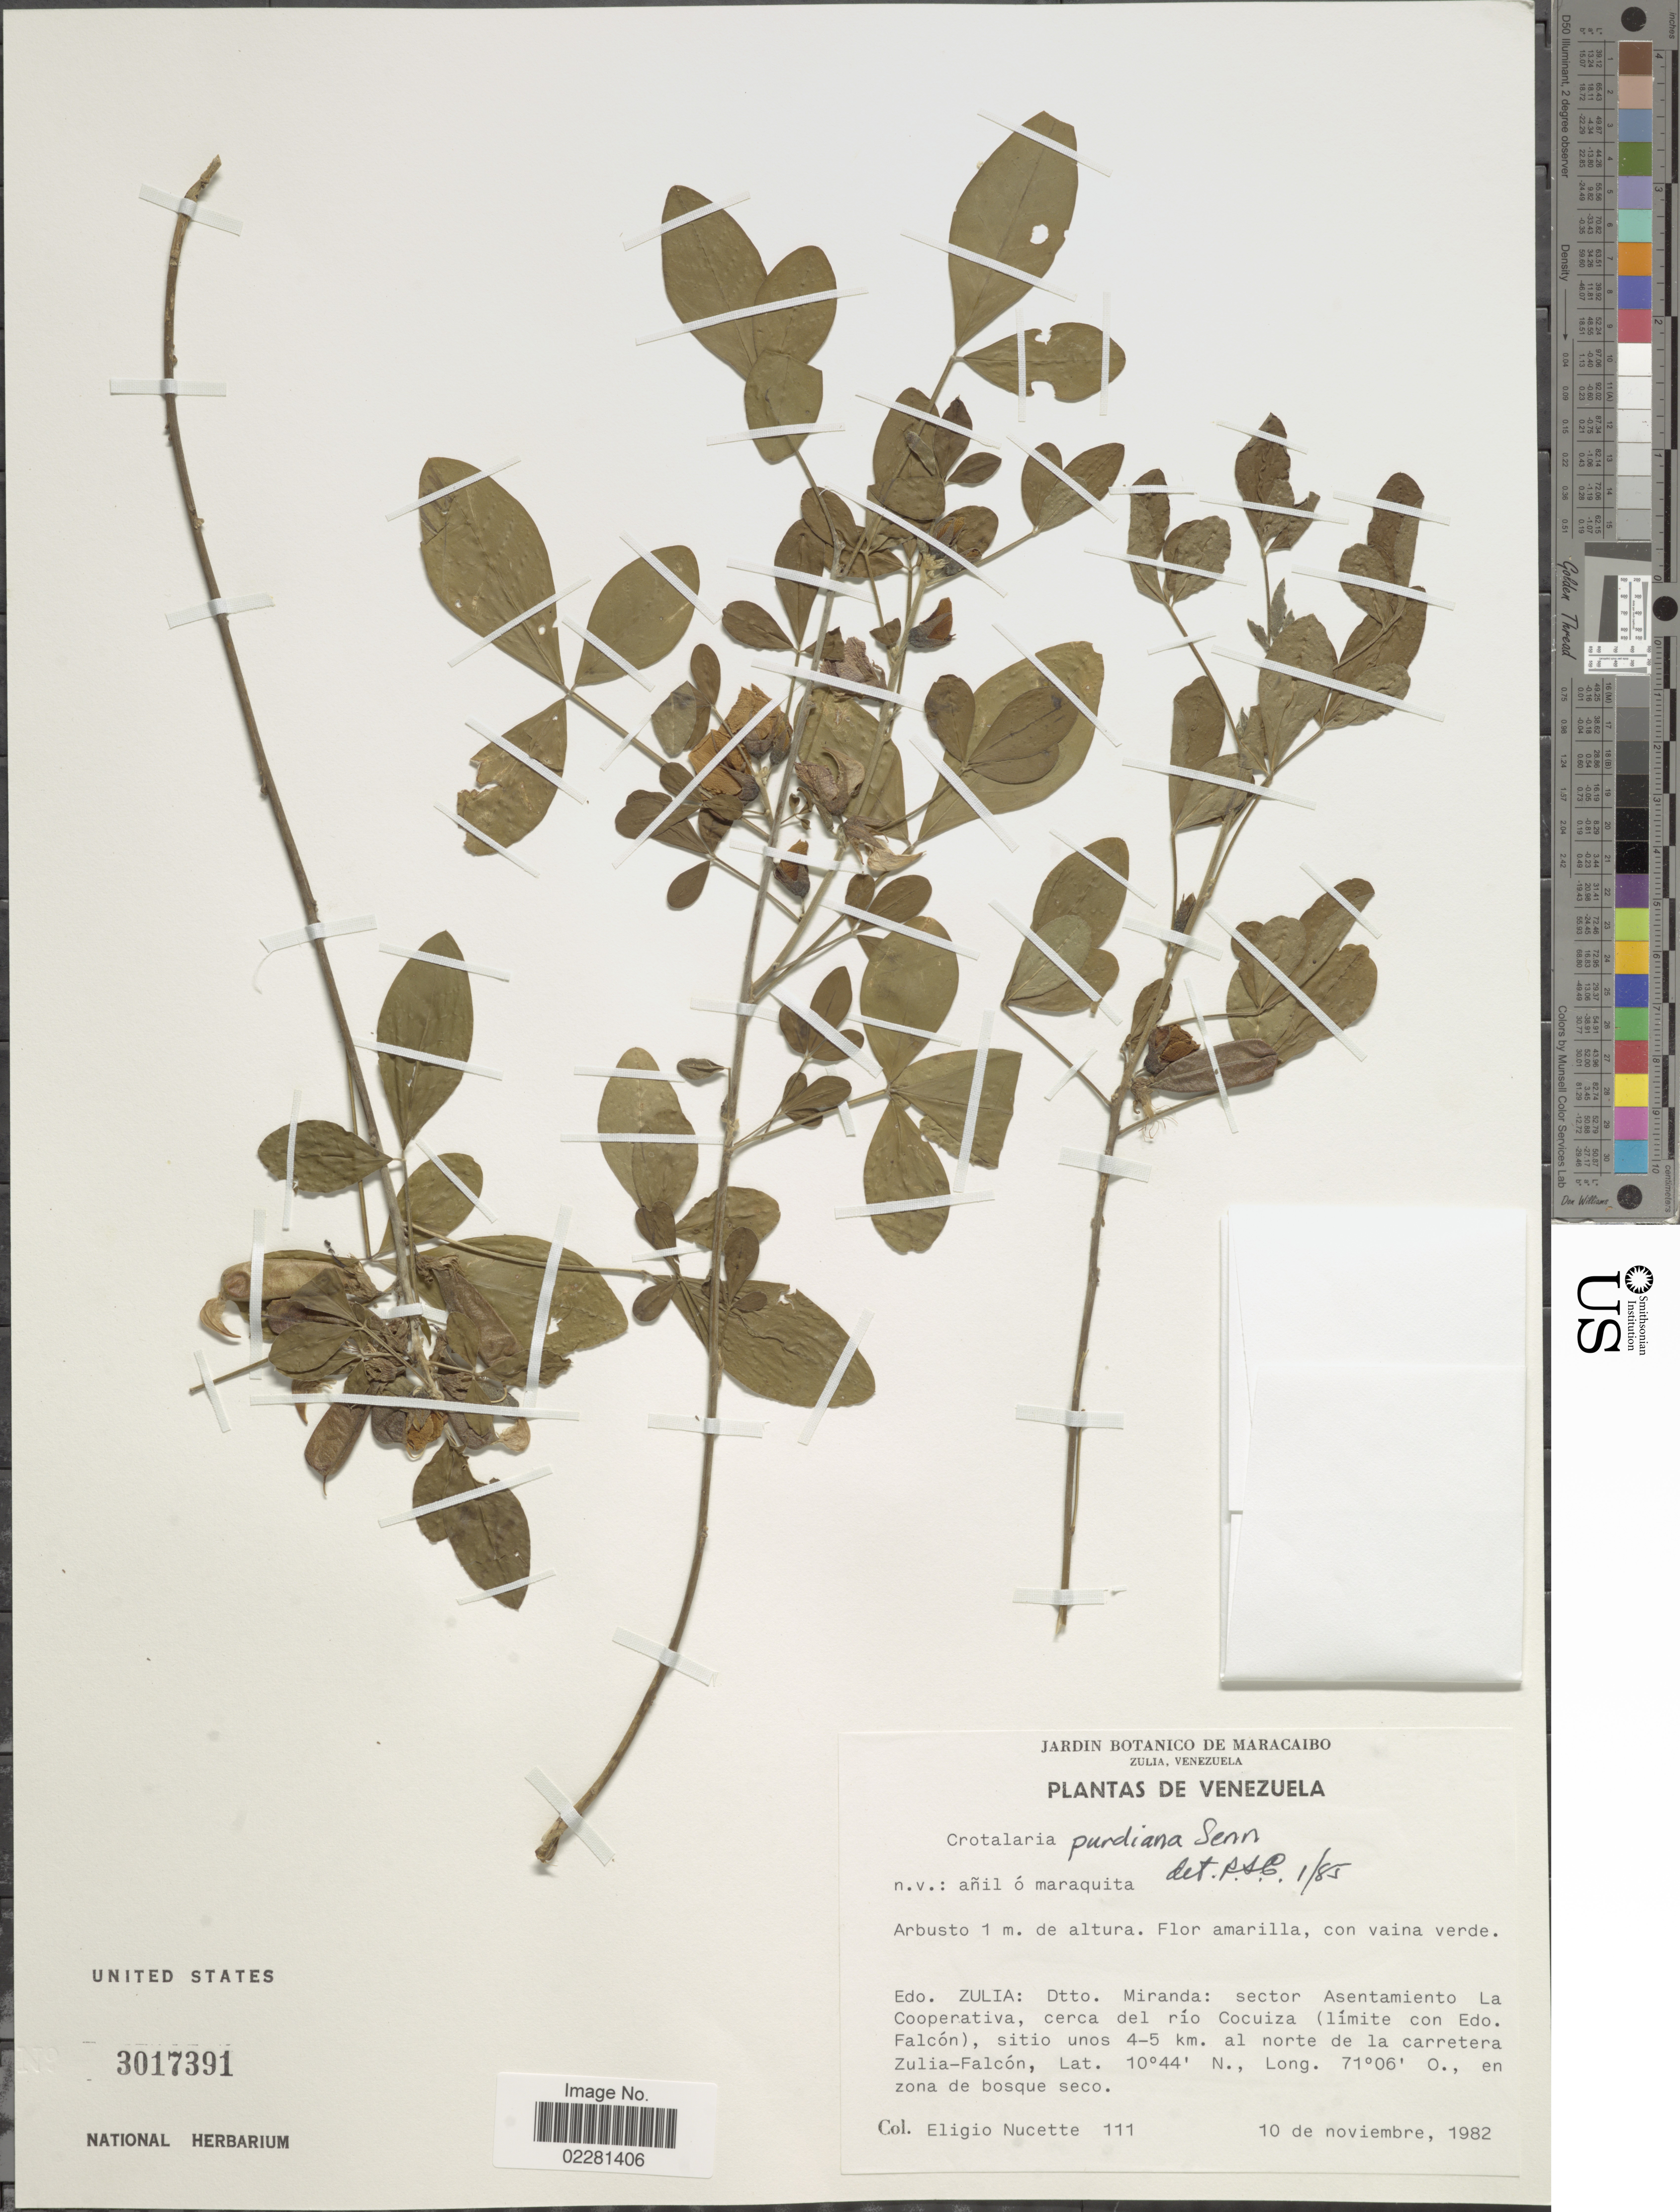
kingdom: Plantae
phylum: Tracheophyta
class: Magnoliopsida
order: Fabales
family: Fabaceae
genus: Crotalaria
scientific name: Crotalaria purdiana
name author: H. Senn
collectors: E. Nucette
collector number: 111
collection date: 1982-11-10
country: Venezuela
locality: Edo. Zulia, Dtto. Miranda, sector Asentamiento La Cooperativa, cerca del rio Cocuiza (limite con Edo. Falcon), sitio unos 4-5 km al norte de la carretera Zulia-Falcon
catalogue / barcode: US 3017391